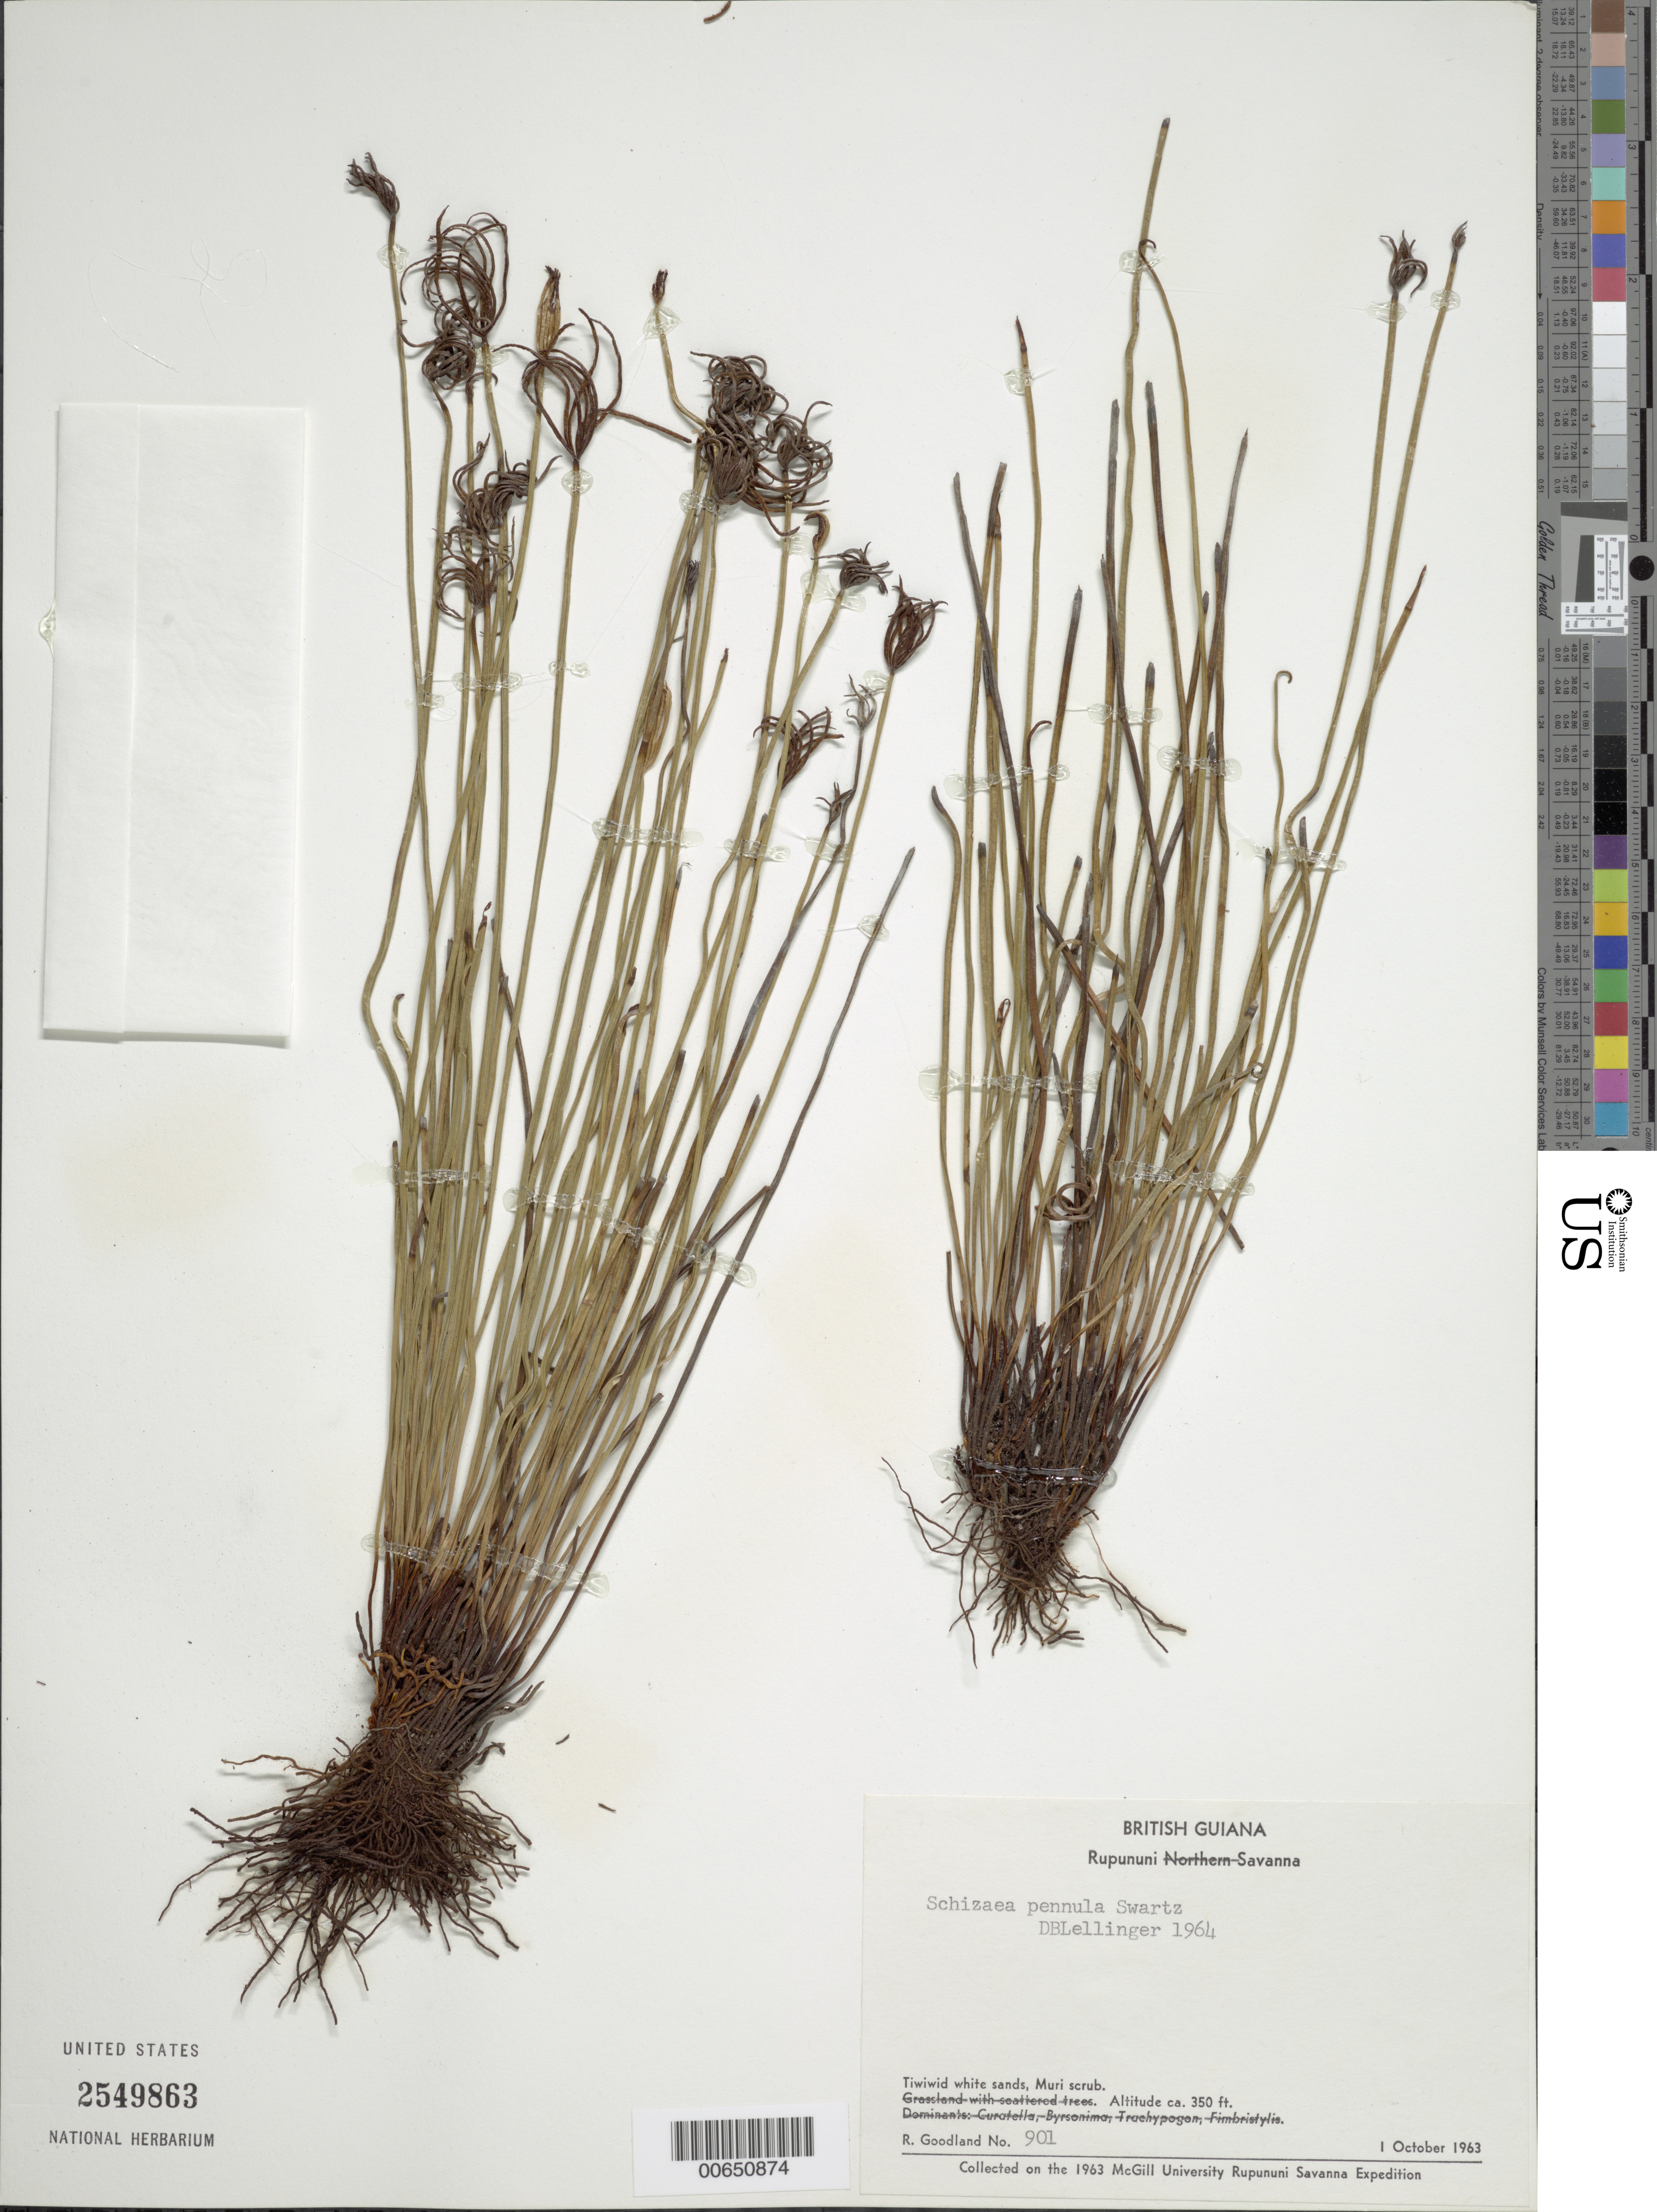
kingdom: Plantae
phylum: Tracheophyta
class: Polypodiopsida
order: Schizaeales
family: Schizaeaceae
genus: Actinostachys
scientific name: Actinostachys pennula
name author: (Sw.) Hook.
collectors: R. Goodland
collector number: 901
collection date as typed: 1-Oct-63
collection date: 1963-10-01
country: Guyana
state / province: U. Takutu-U. Essequibo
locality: Rupununi Savanna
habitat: Tiwiwid white sands, Muri scrub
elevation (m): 107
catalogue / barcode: US 2549863